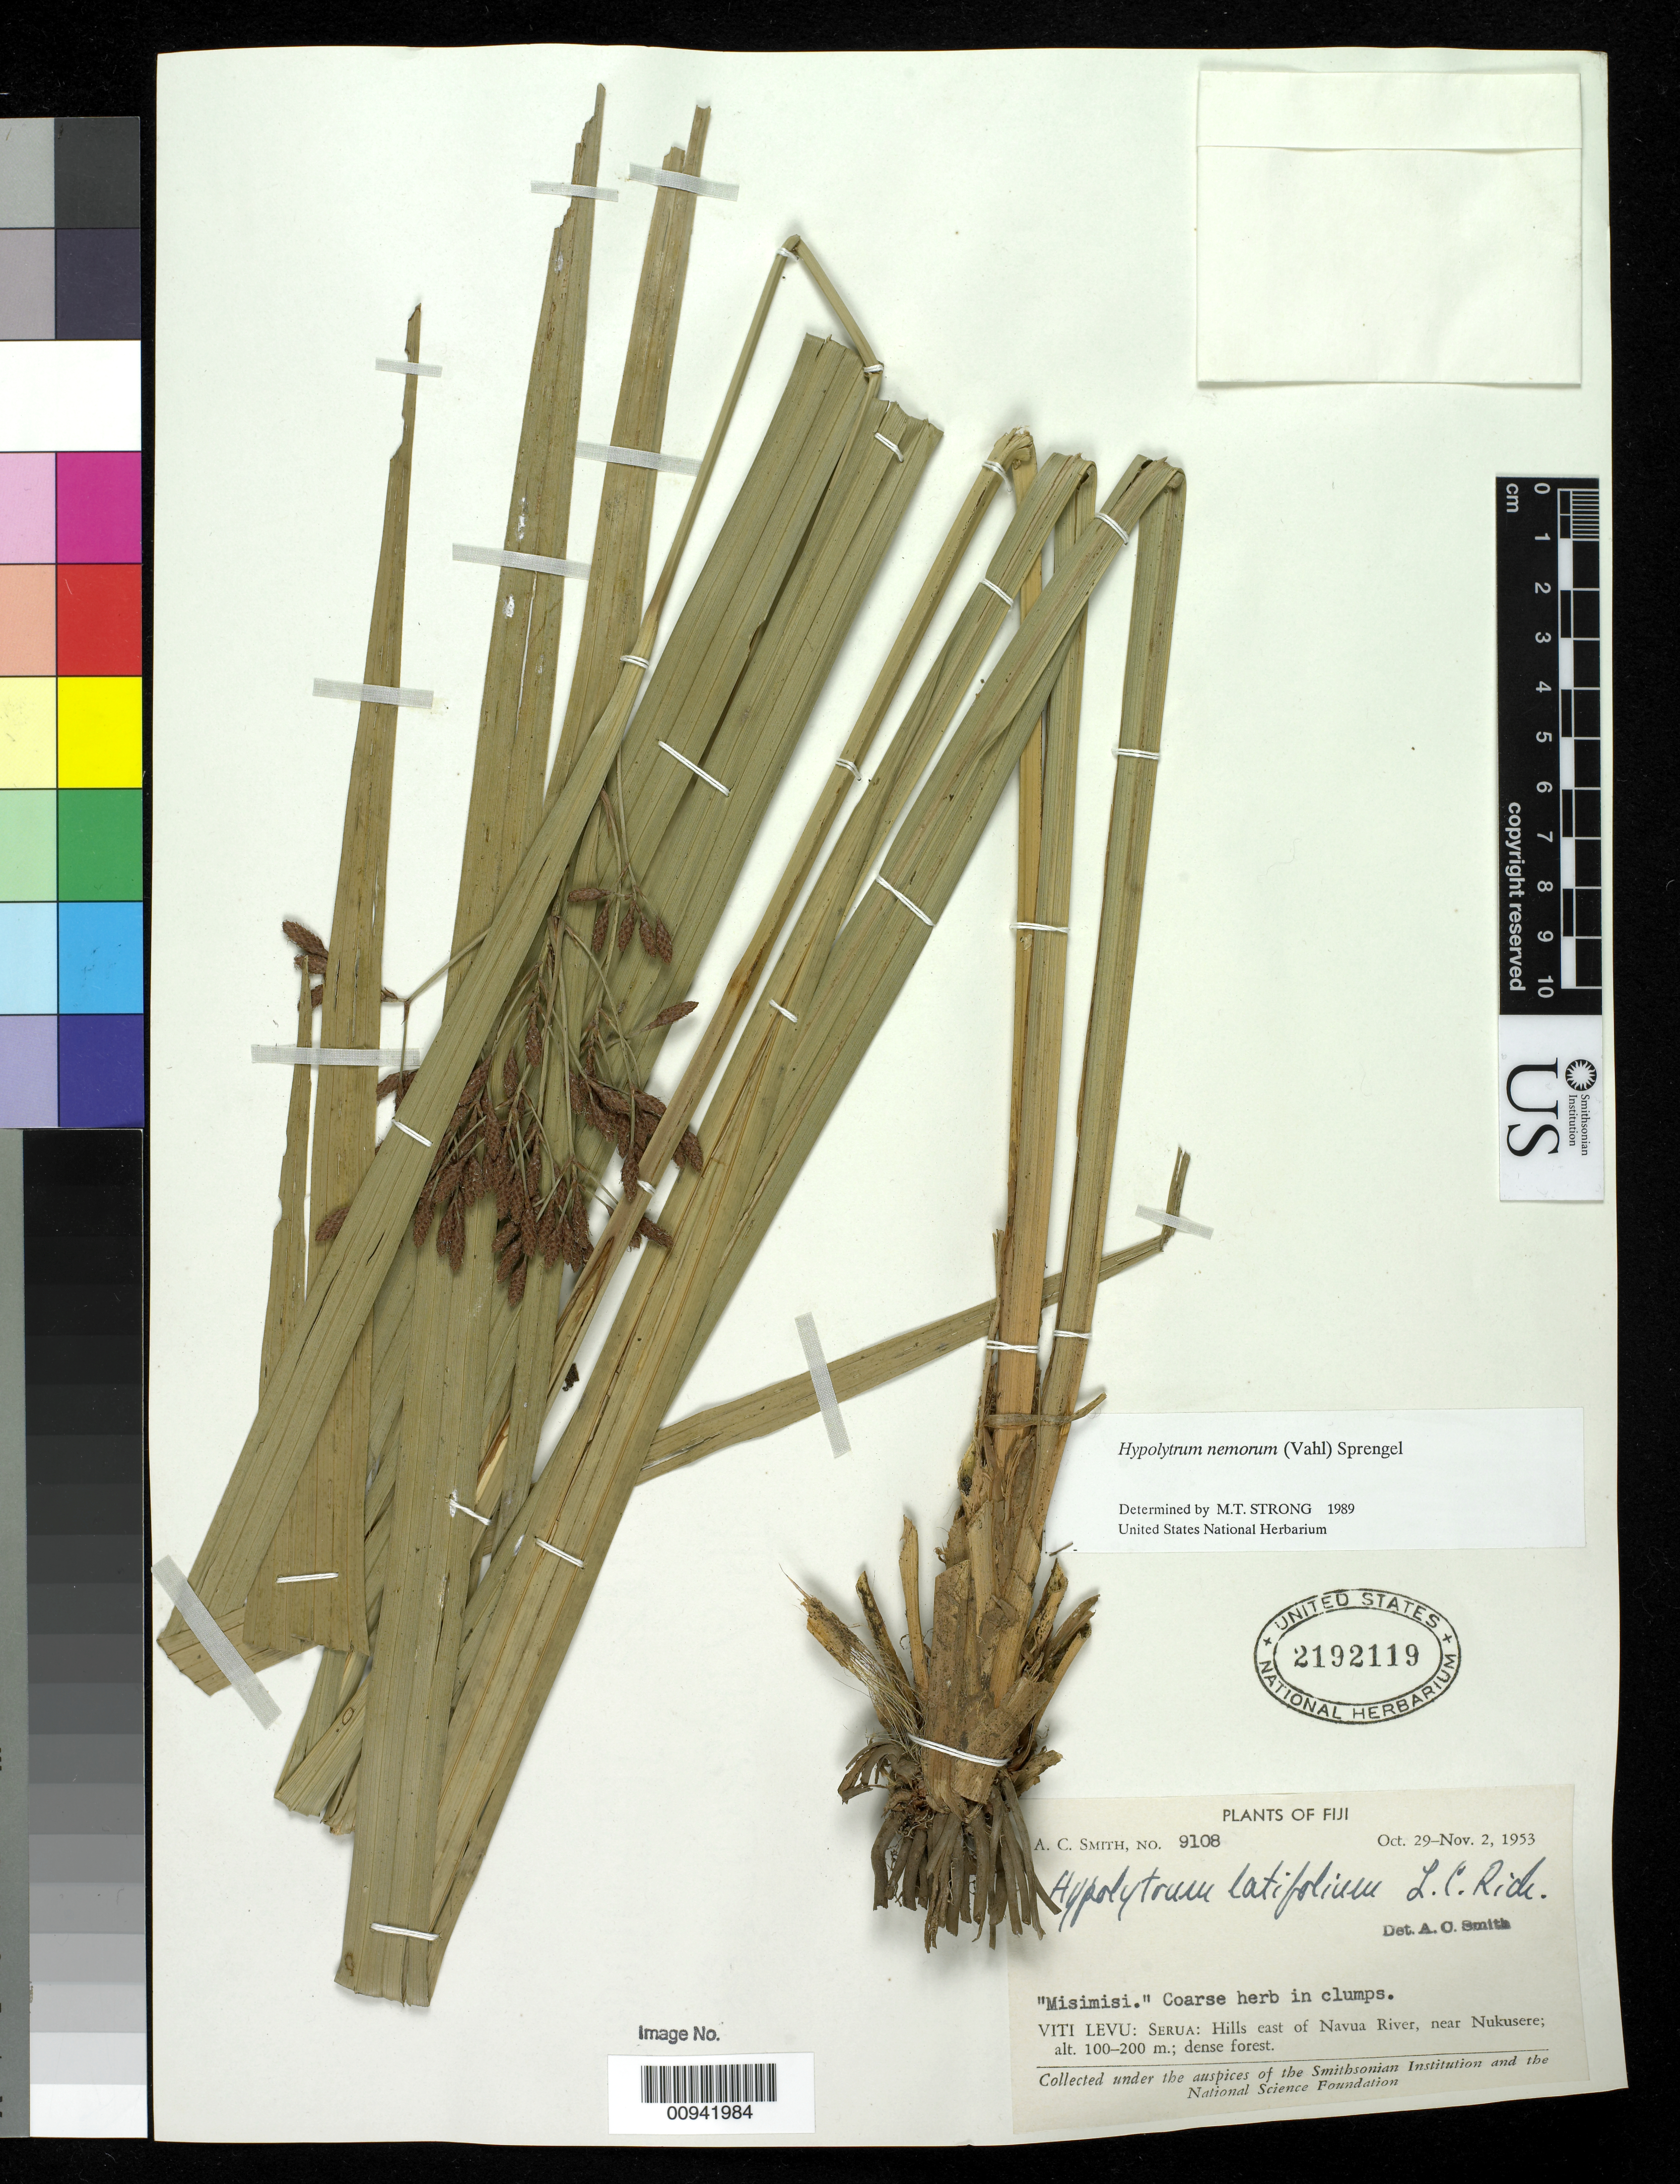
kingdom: Plantae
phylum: Tracheophyta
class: Liliopsida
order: Poales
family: Cyperaceae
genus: Hypolytrum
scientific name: Hypolytrum nemorum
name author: (Vahl) Spreng.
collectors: C. A. Smith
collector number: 9108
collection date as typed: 29 Oct 1953 to 02 Nov 1953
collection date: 1953-10-29/1953-11-02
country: Fiji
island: Viti Levu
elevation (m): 30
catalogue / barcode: US 2192119